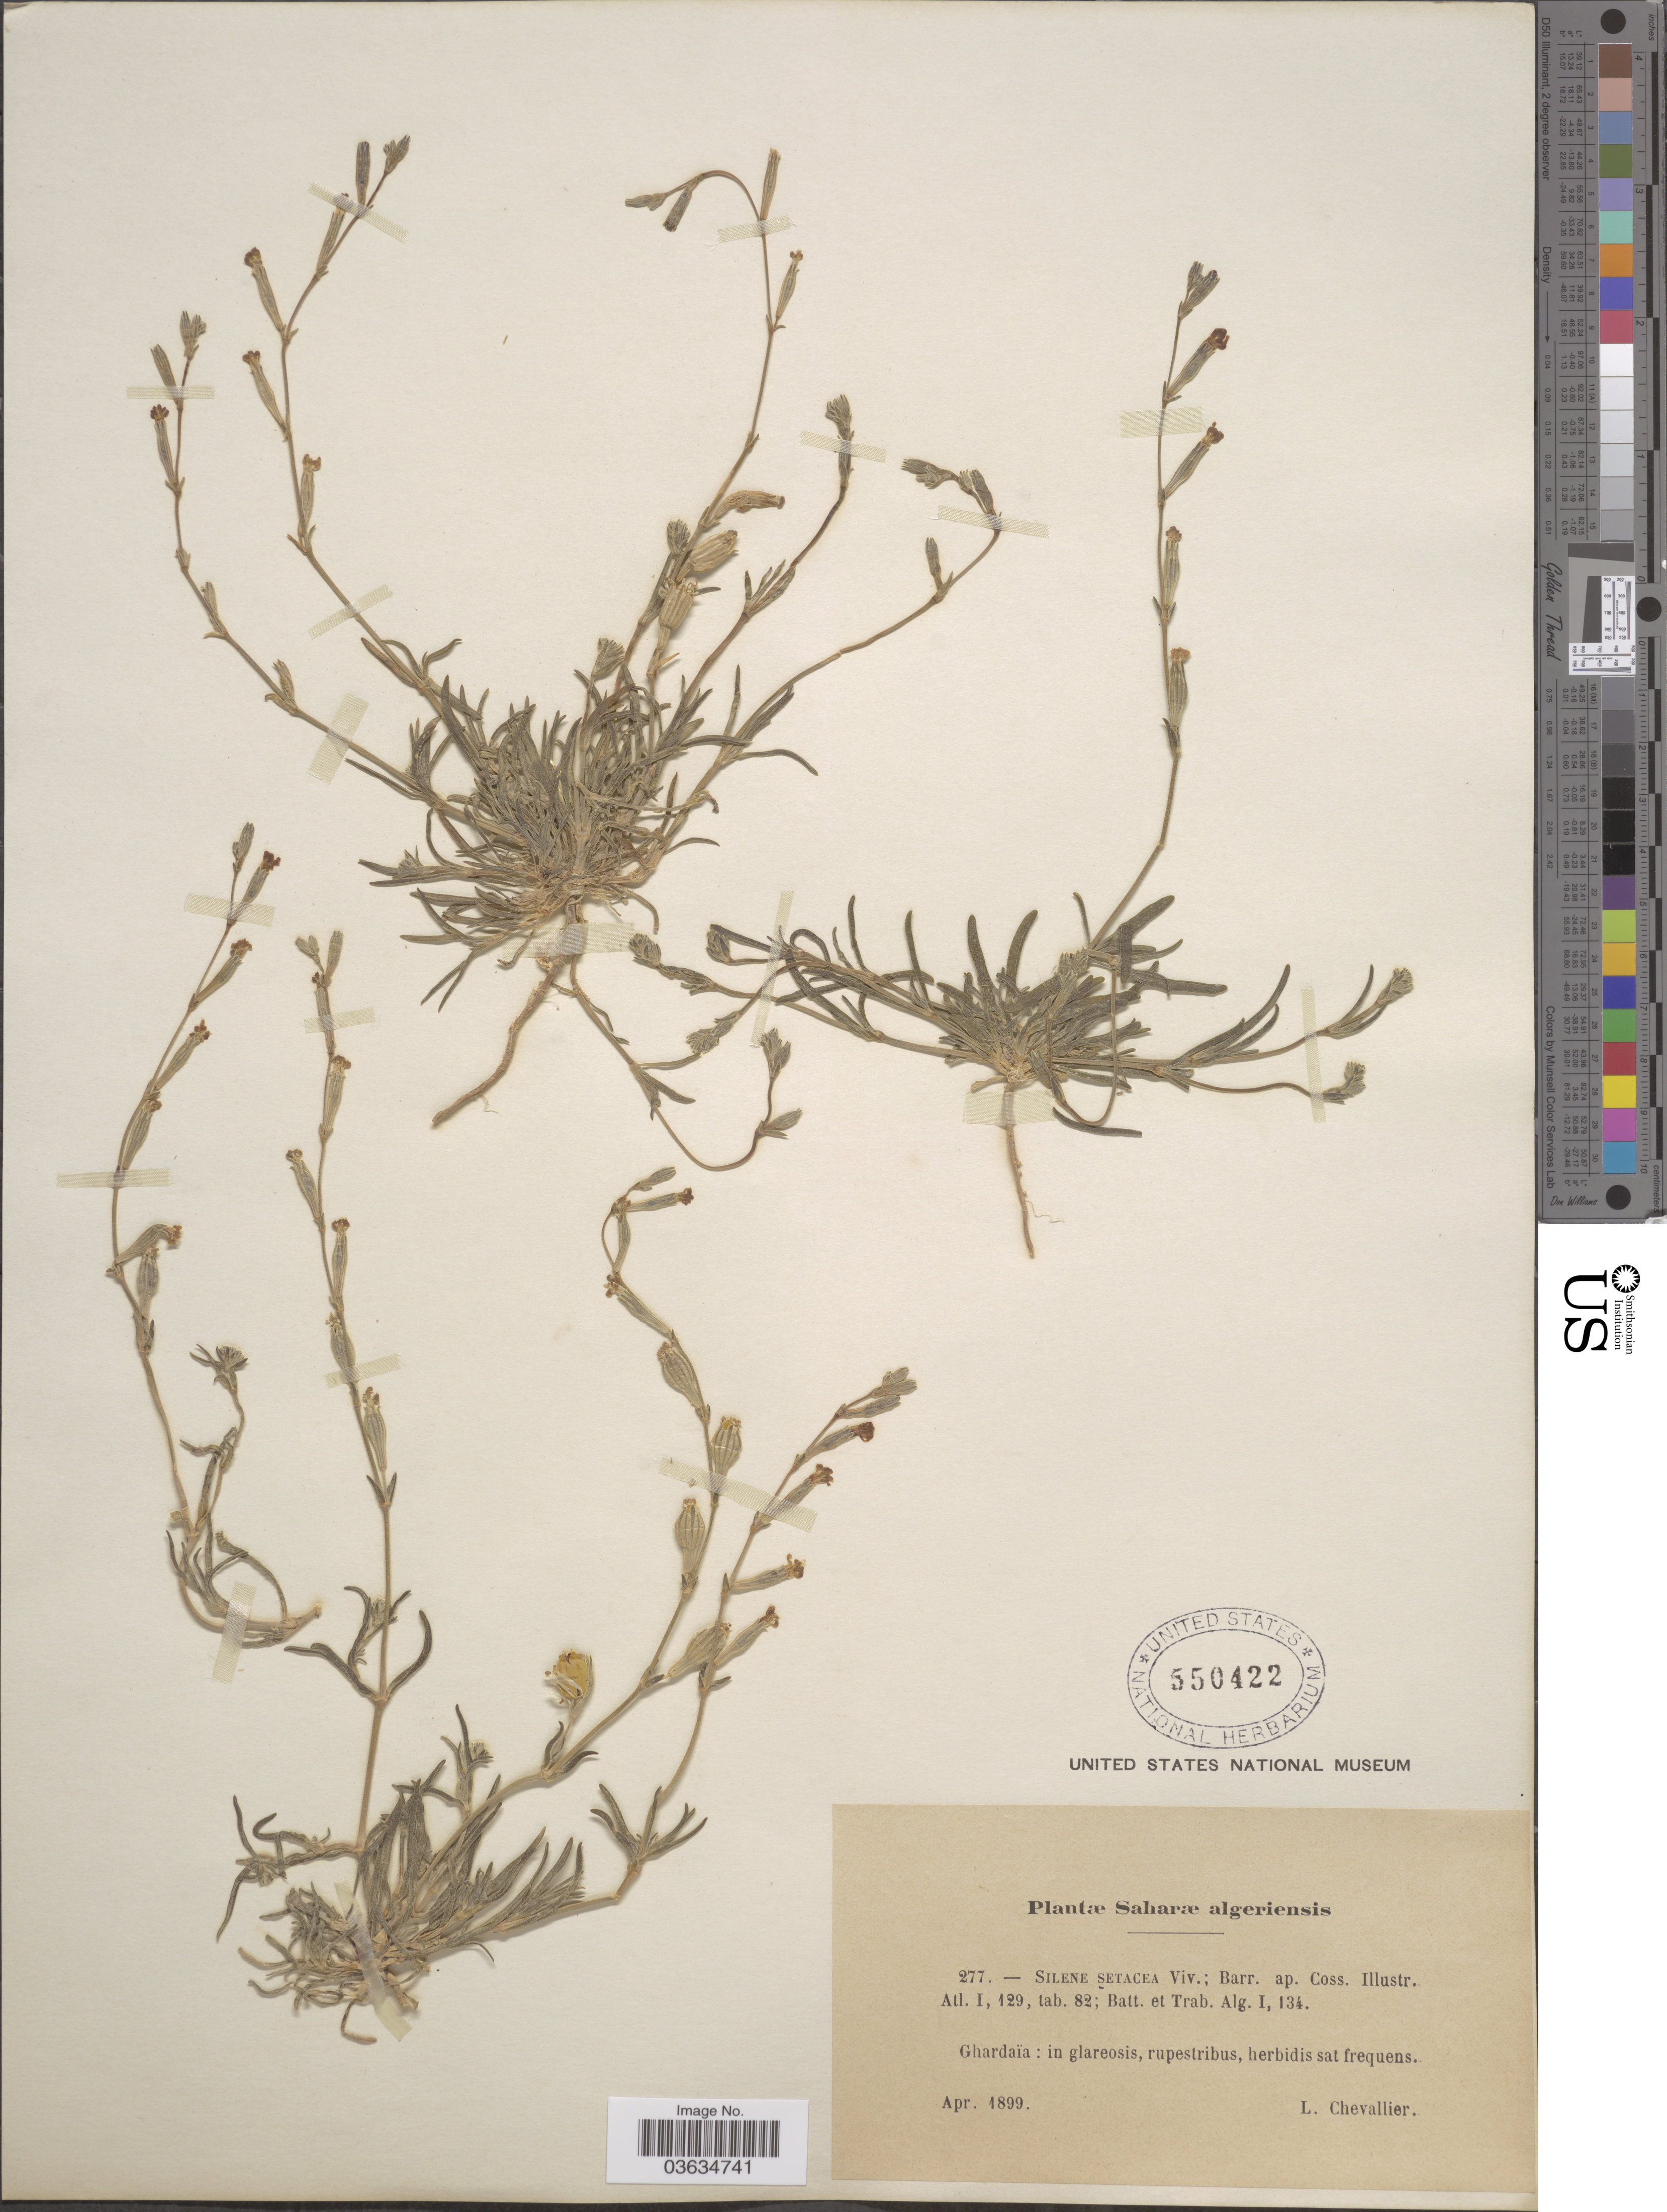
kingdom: Plantae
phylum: Tracheophyta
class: Magnoliopsida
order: Caryophyllales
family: Caryophyllaceae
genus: Silene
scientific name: Silene setacea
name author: Viv.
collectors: L. Chevallier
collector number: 277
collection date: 1899-04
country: Algeria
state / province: Ghardaïa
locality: Saharæ algeriensis.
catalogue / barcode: US 550422